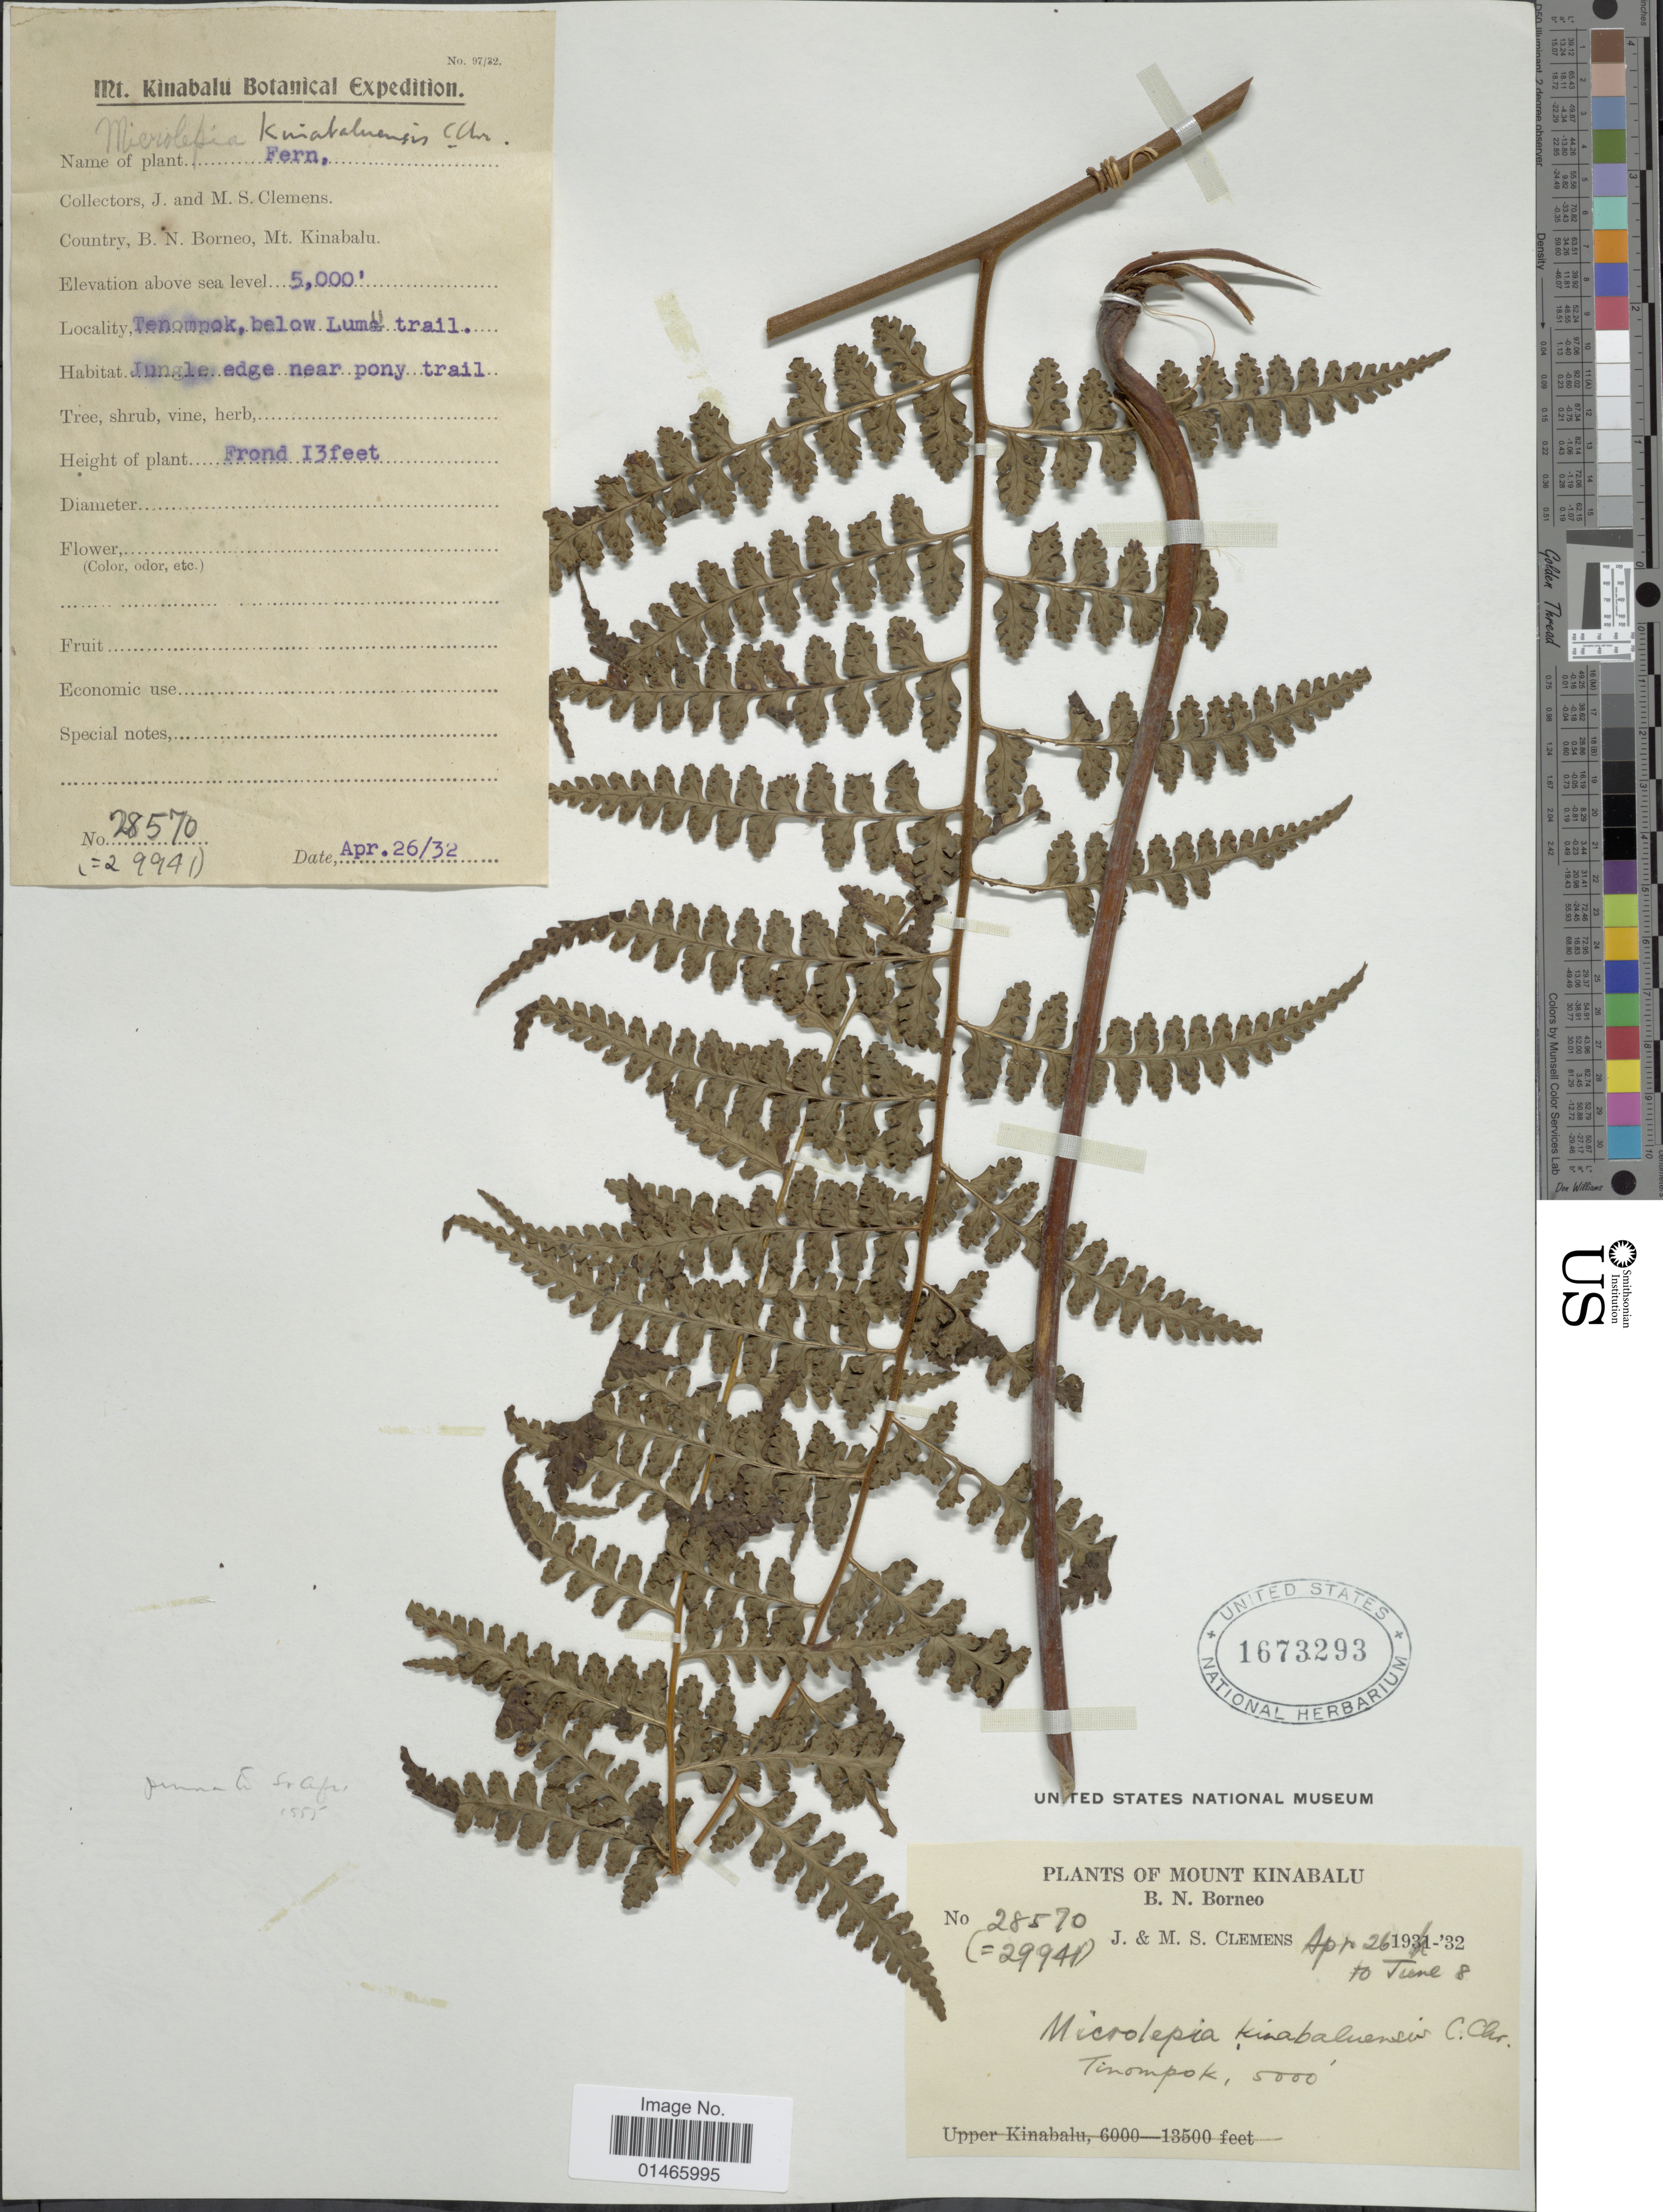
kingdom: Plantae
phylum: Tracheophyta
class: Polypodiopsida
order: Polypodiales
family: Dennstaedtiaceae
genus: Microlepia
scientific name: Microlepia manilensis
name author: (Goldm.) C. Chr.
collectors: J. Clemens & M. S. Clemens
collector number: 28570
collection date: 1932-04-26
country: Malaysia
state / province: Sabah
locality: Mount Kinabalu, B.N. Borneo, Tenompok, below Lumu trail [interpreted]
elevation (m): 1524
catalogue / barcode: US 1673293